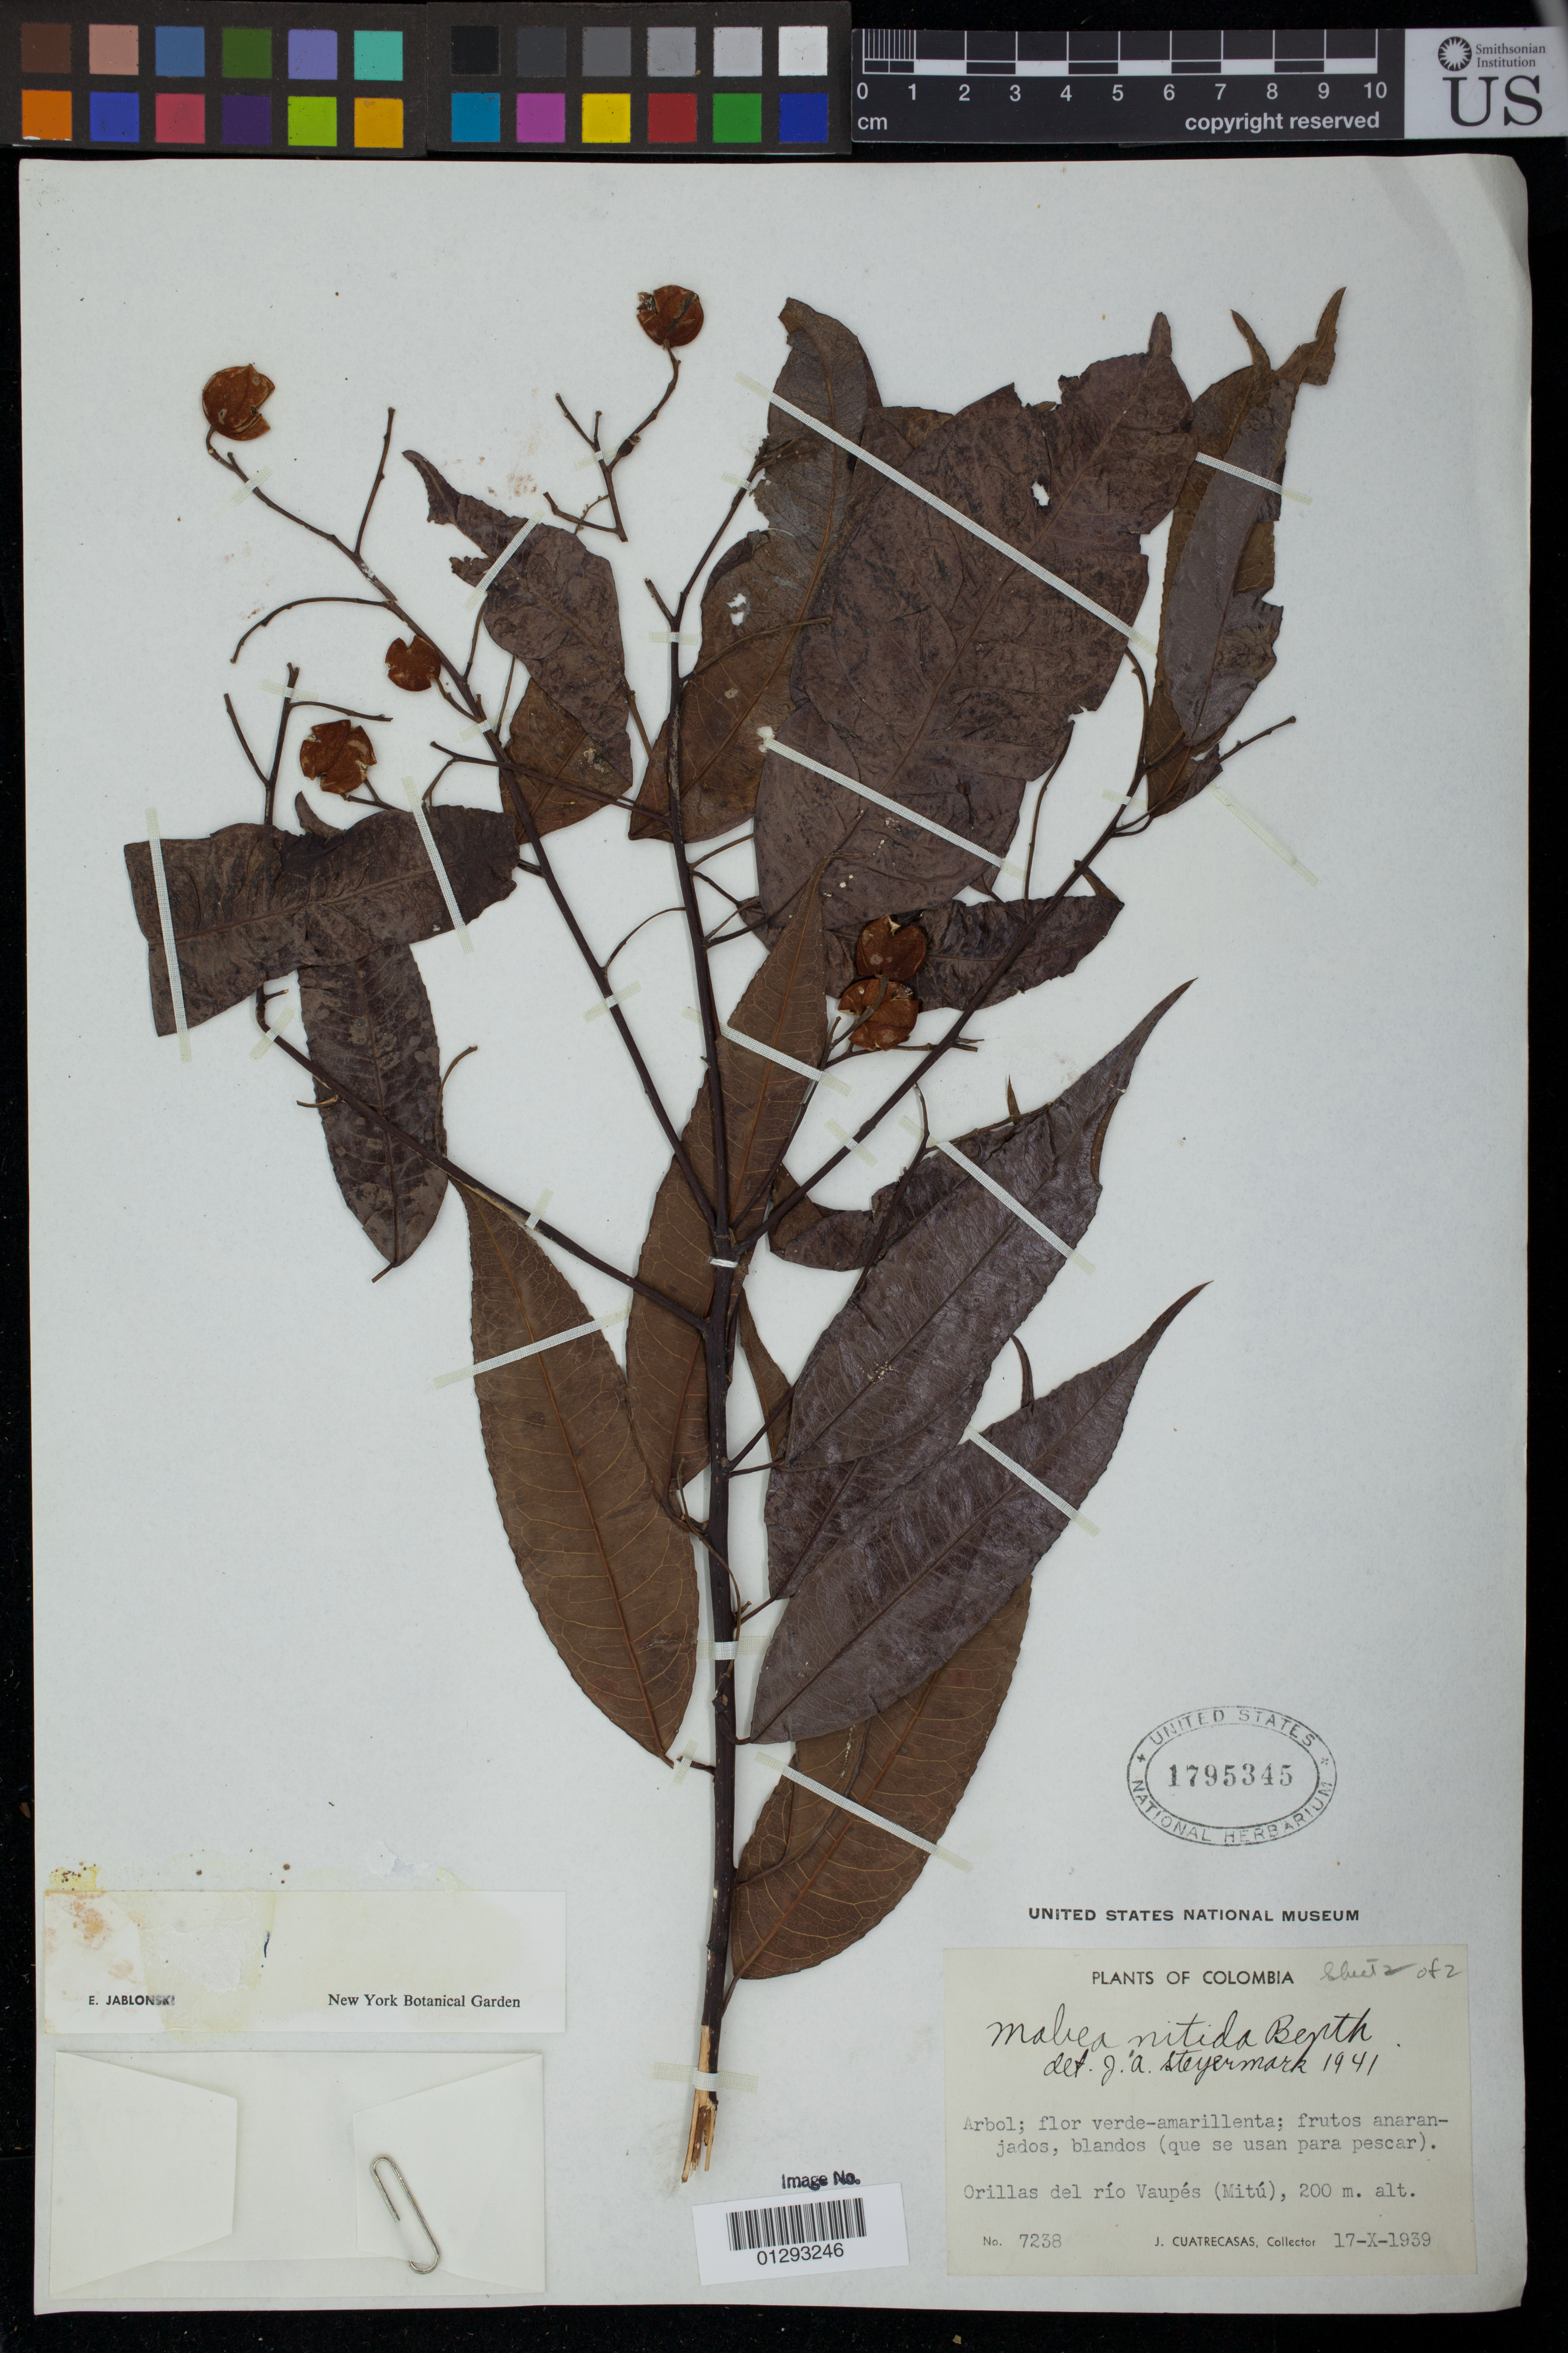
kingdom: Plantae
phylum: Tracheophyta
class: Magnoliopsida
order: Malpighiales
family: Euphorbiaceae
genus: Mabea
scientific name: Mabea nitida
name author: Spruce ex Benth.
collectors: J. Cuatrecasas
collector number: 7238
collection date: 1939-10-17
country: Colombia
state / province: Vaupes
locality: Orillas del rio Vaupes, Mitu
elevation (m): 200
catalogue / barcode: US 1795345